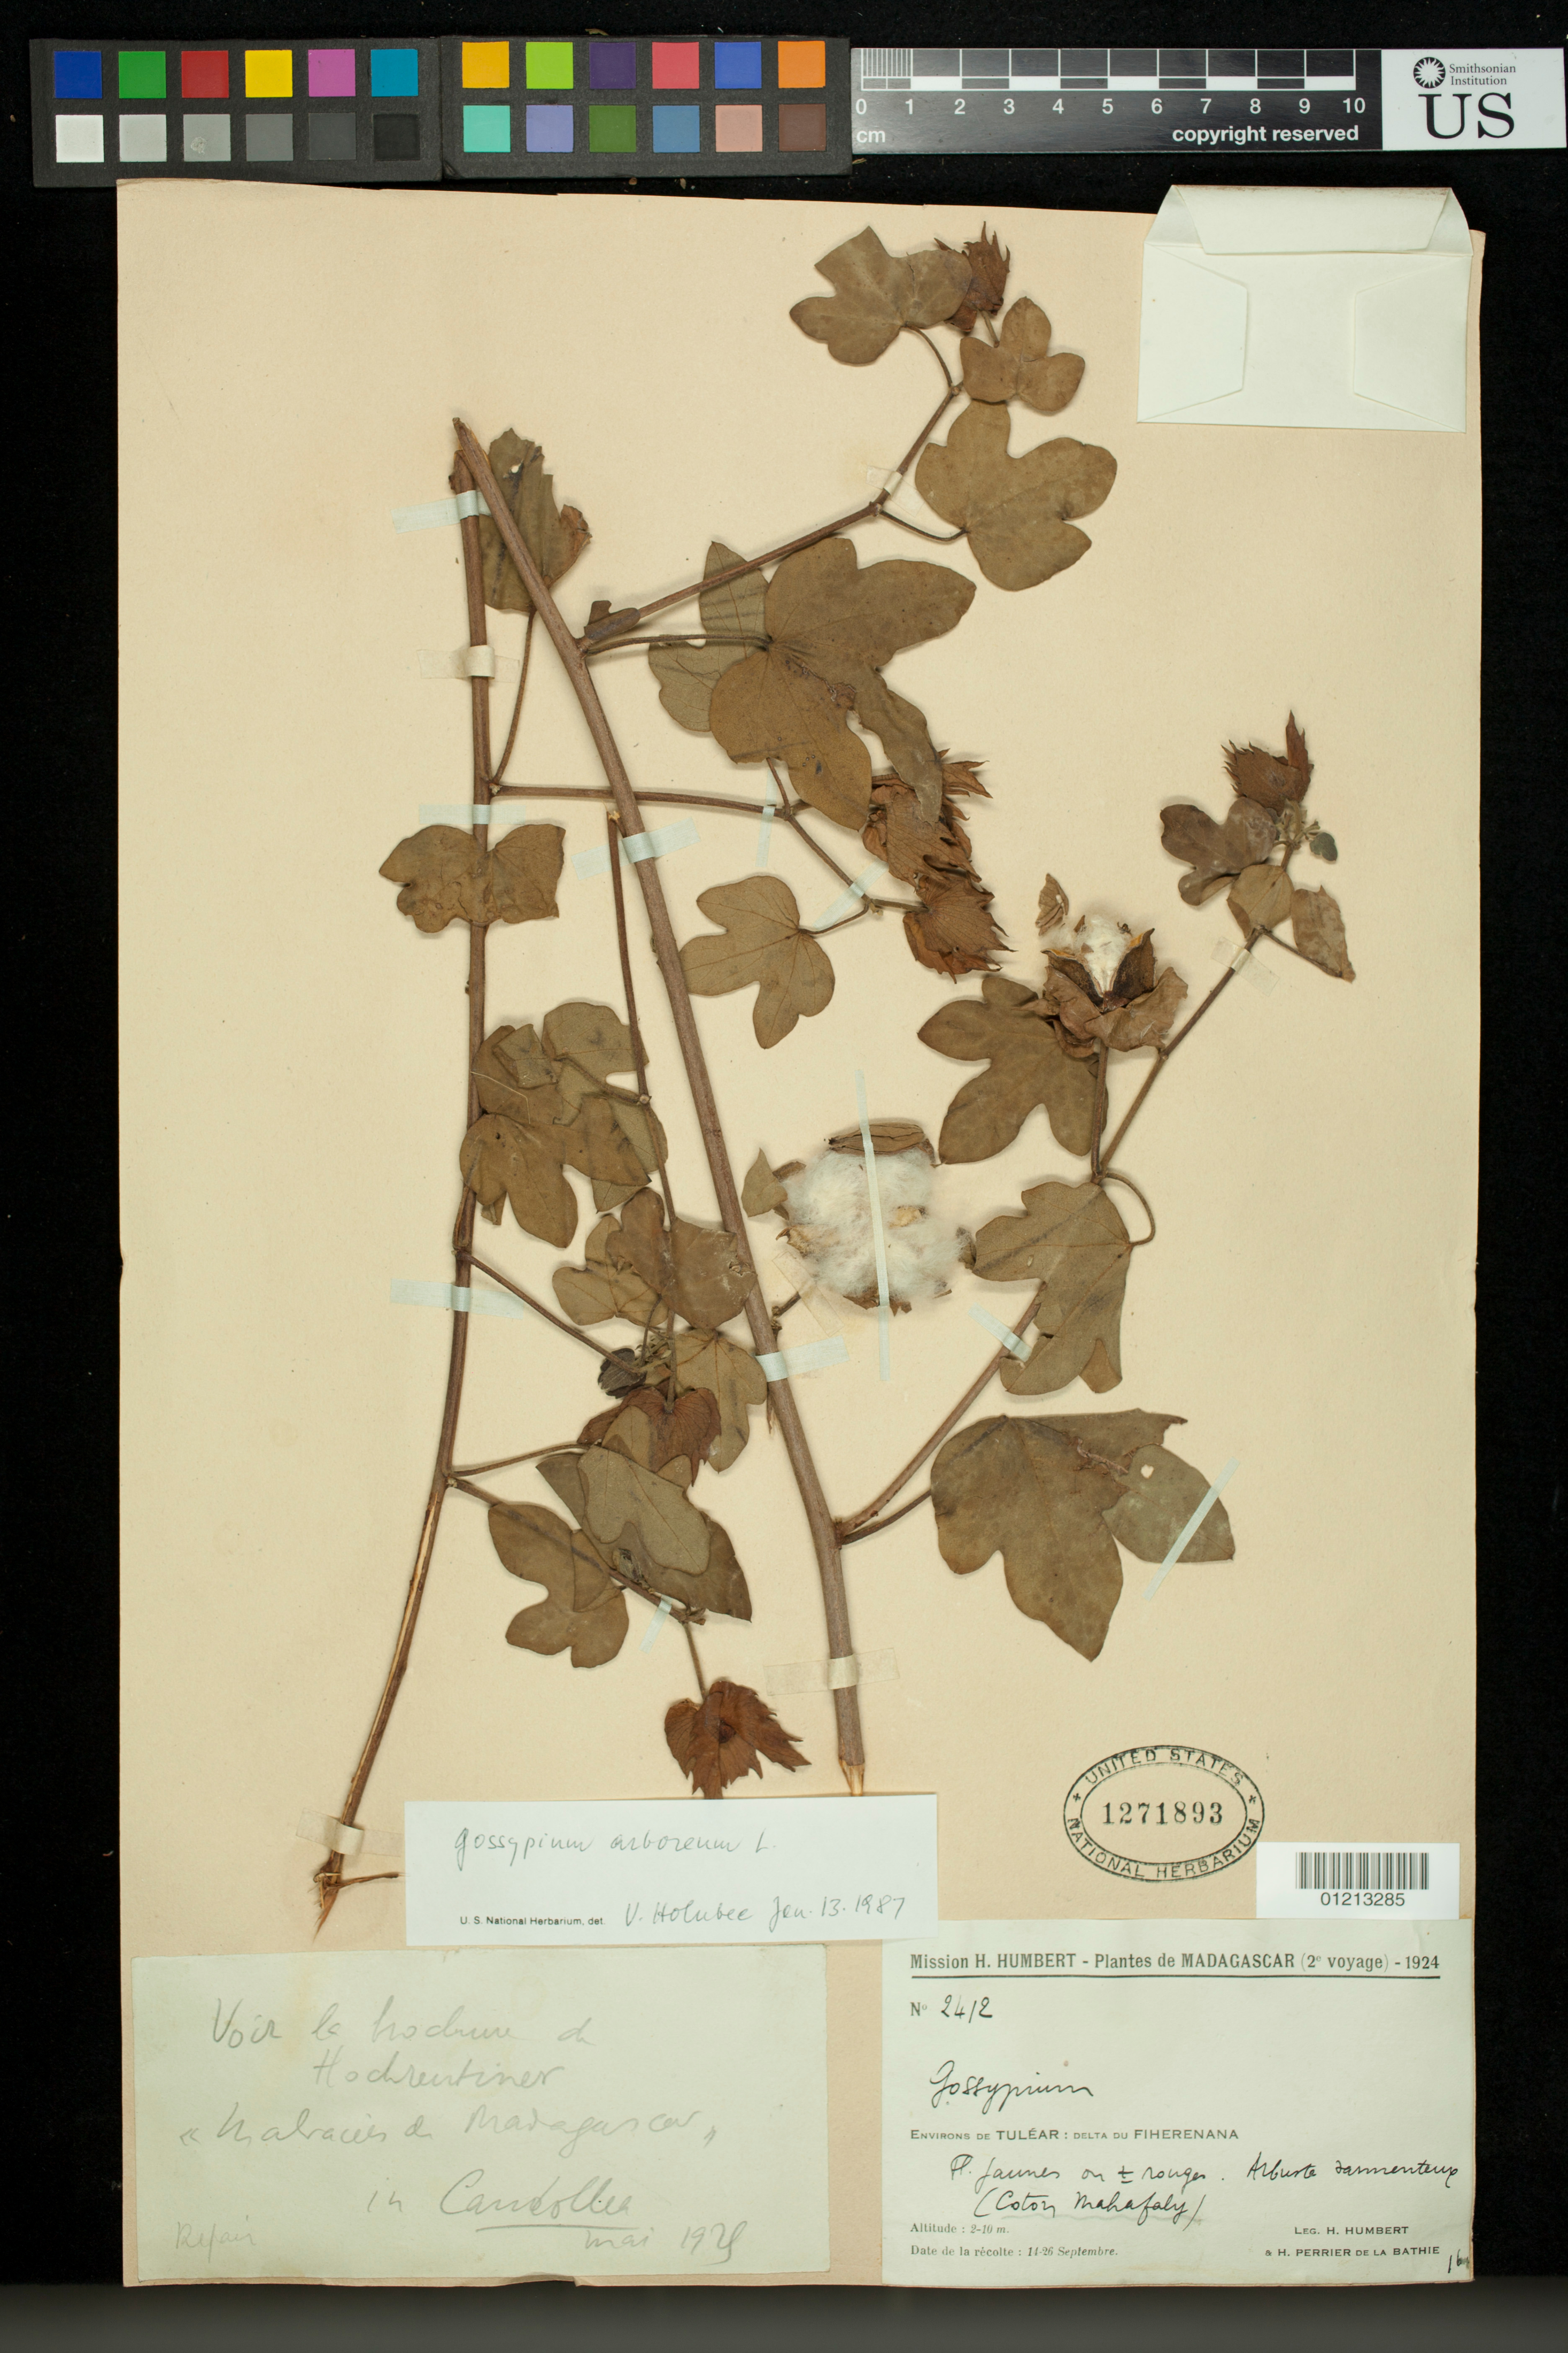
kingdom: Plantae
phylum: Tracheophyta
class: Magnoliopsida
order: Malvales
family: Malvaceae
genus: Gossypium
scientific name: Gossypium arboreum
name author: L.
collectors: H. Humbert & E. Perrier de la Bâthie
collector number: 2412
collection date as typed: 14 Sep 1924 to 26 Sep 1924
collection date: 1924-09-14/1924-09-26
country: Madagascar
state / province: Atsimo-Andrefana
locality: Environs de Tuléar: Delta du Fiherenana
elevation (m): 2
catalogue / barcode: US 1271893